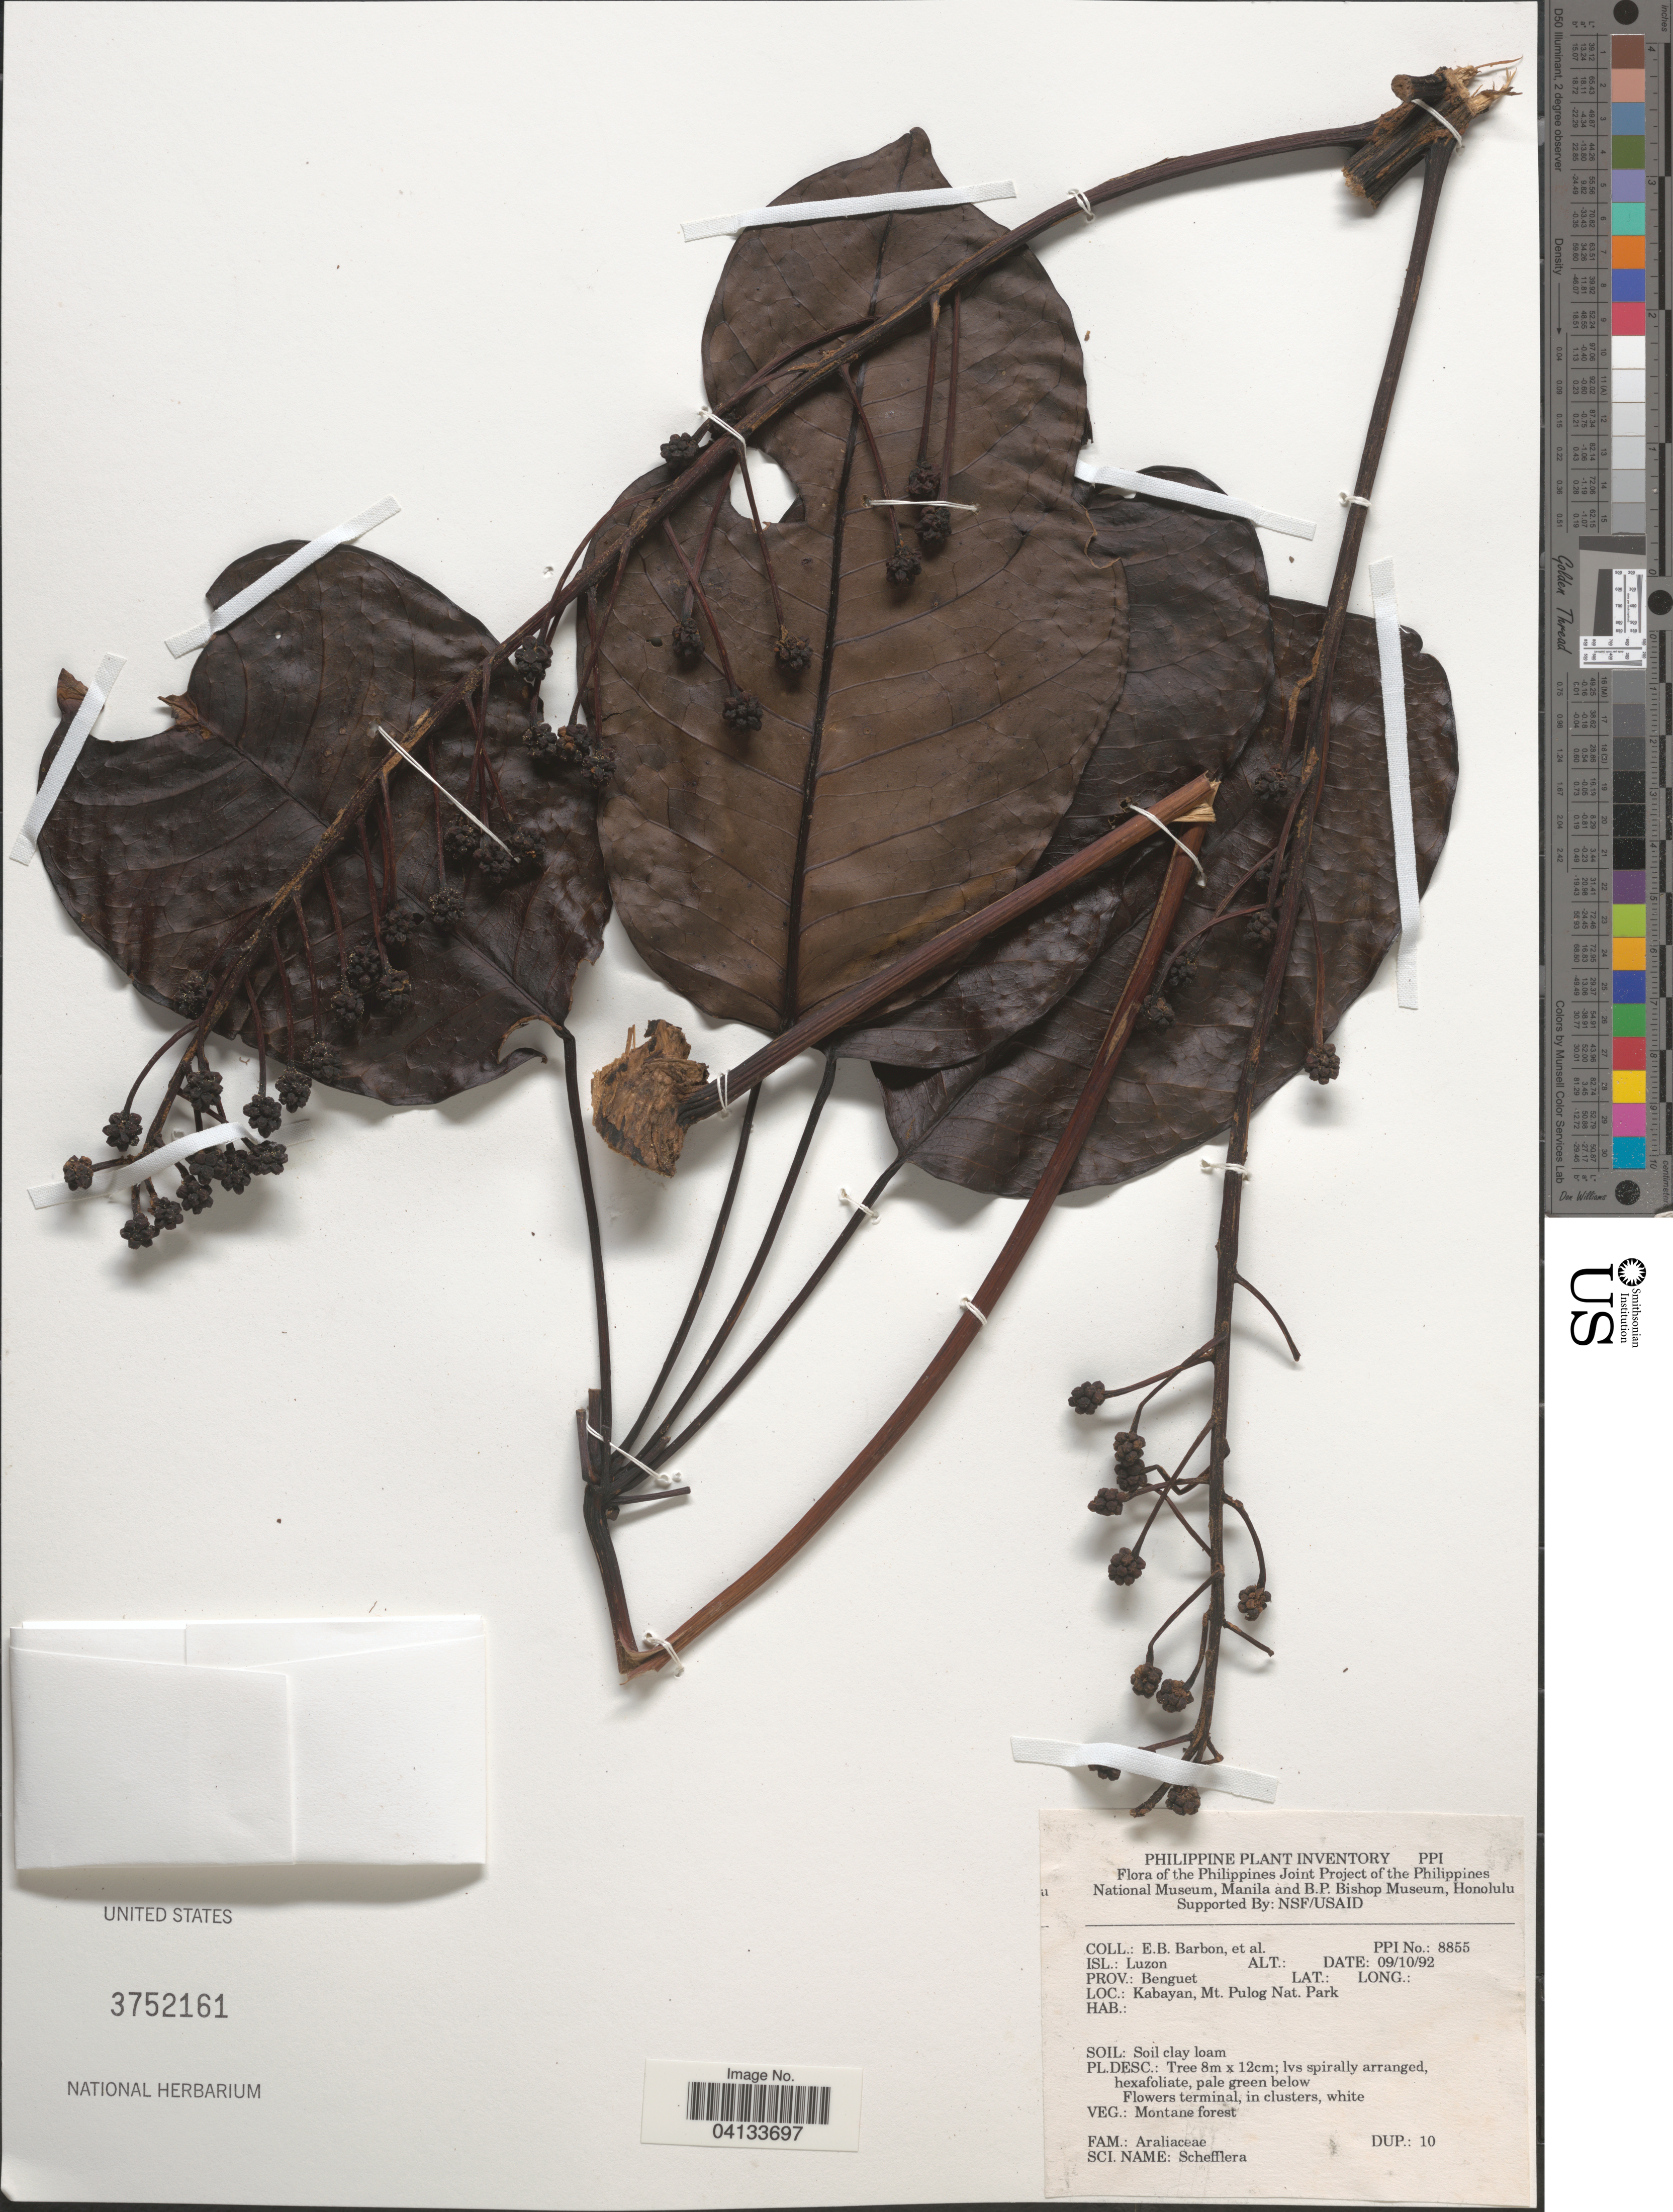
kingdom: Plantae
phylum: Tracheophyta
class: Magnoliopsida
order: Apiales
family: Araliaceae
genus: Schefflera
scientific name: Schefflera sp.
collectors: E. Barbon & et al.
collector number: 8855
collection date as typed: Transcribed d/m/y: 9/10/92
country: Philippines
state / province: Cordillera (Administrative Region)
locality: Isl.: Luzon. Prov.: Benguet. Kabayan, Mt. Pulog Nat. Park.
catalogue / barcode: US 3752161